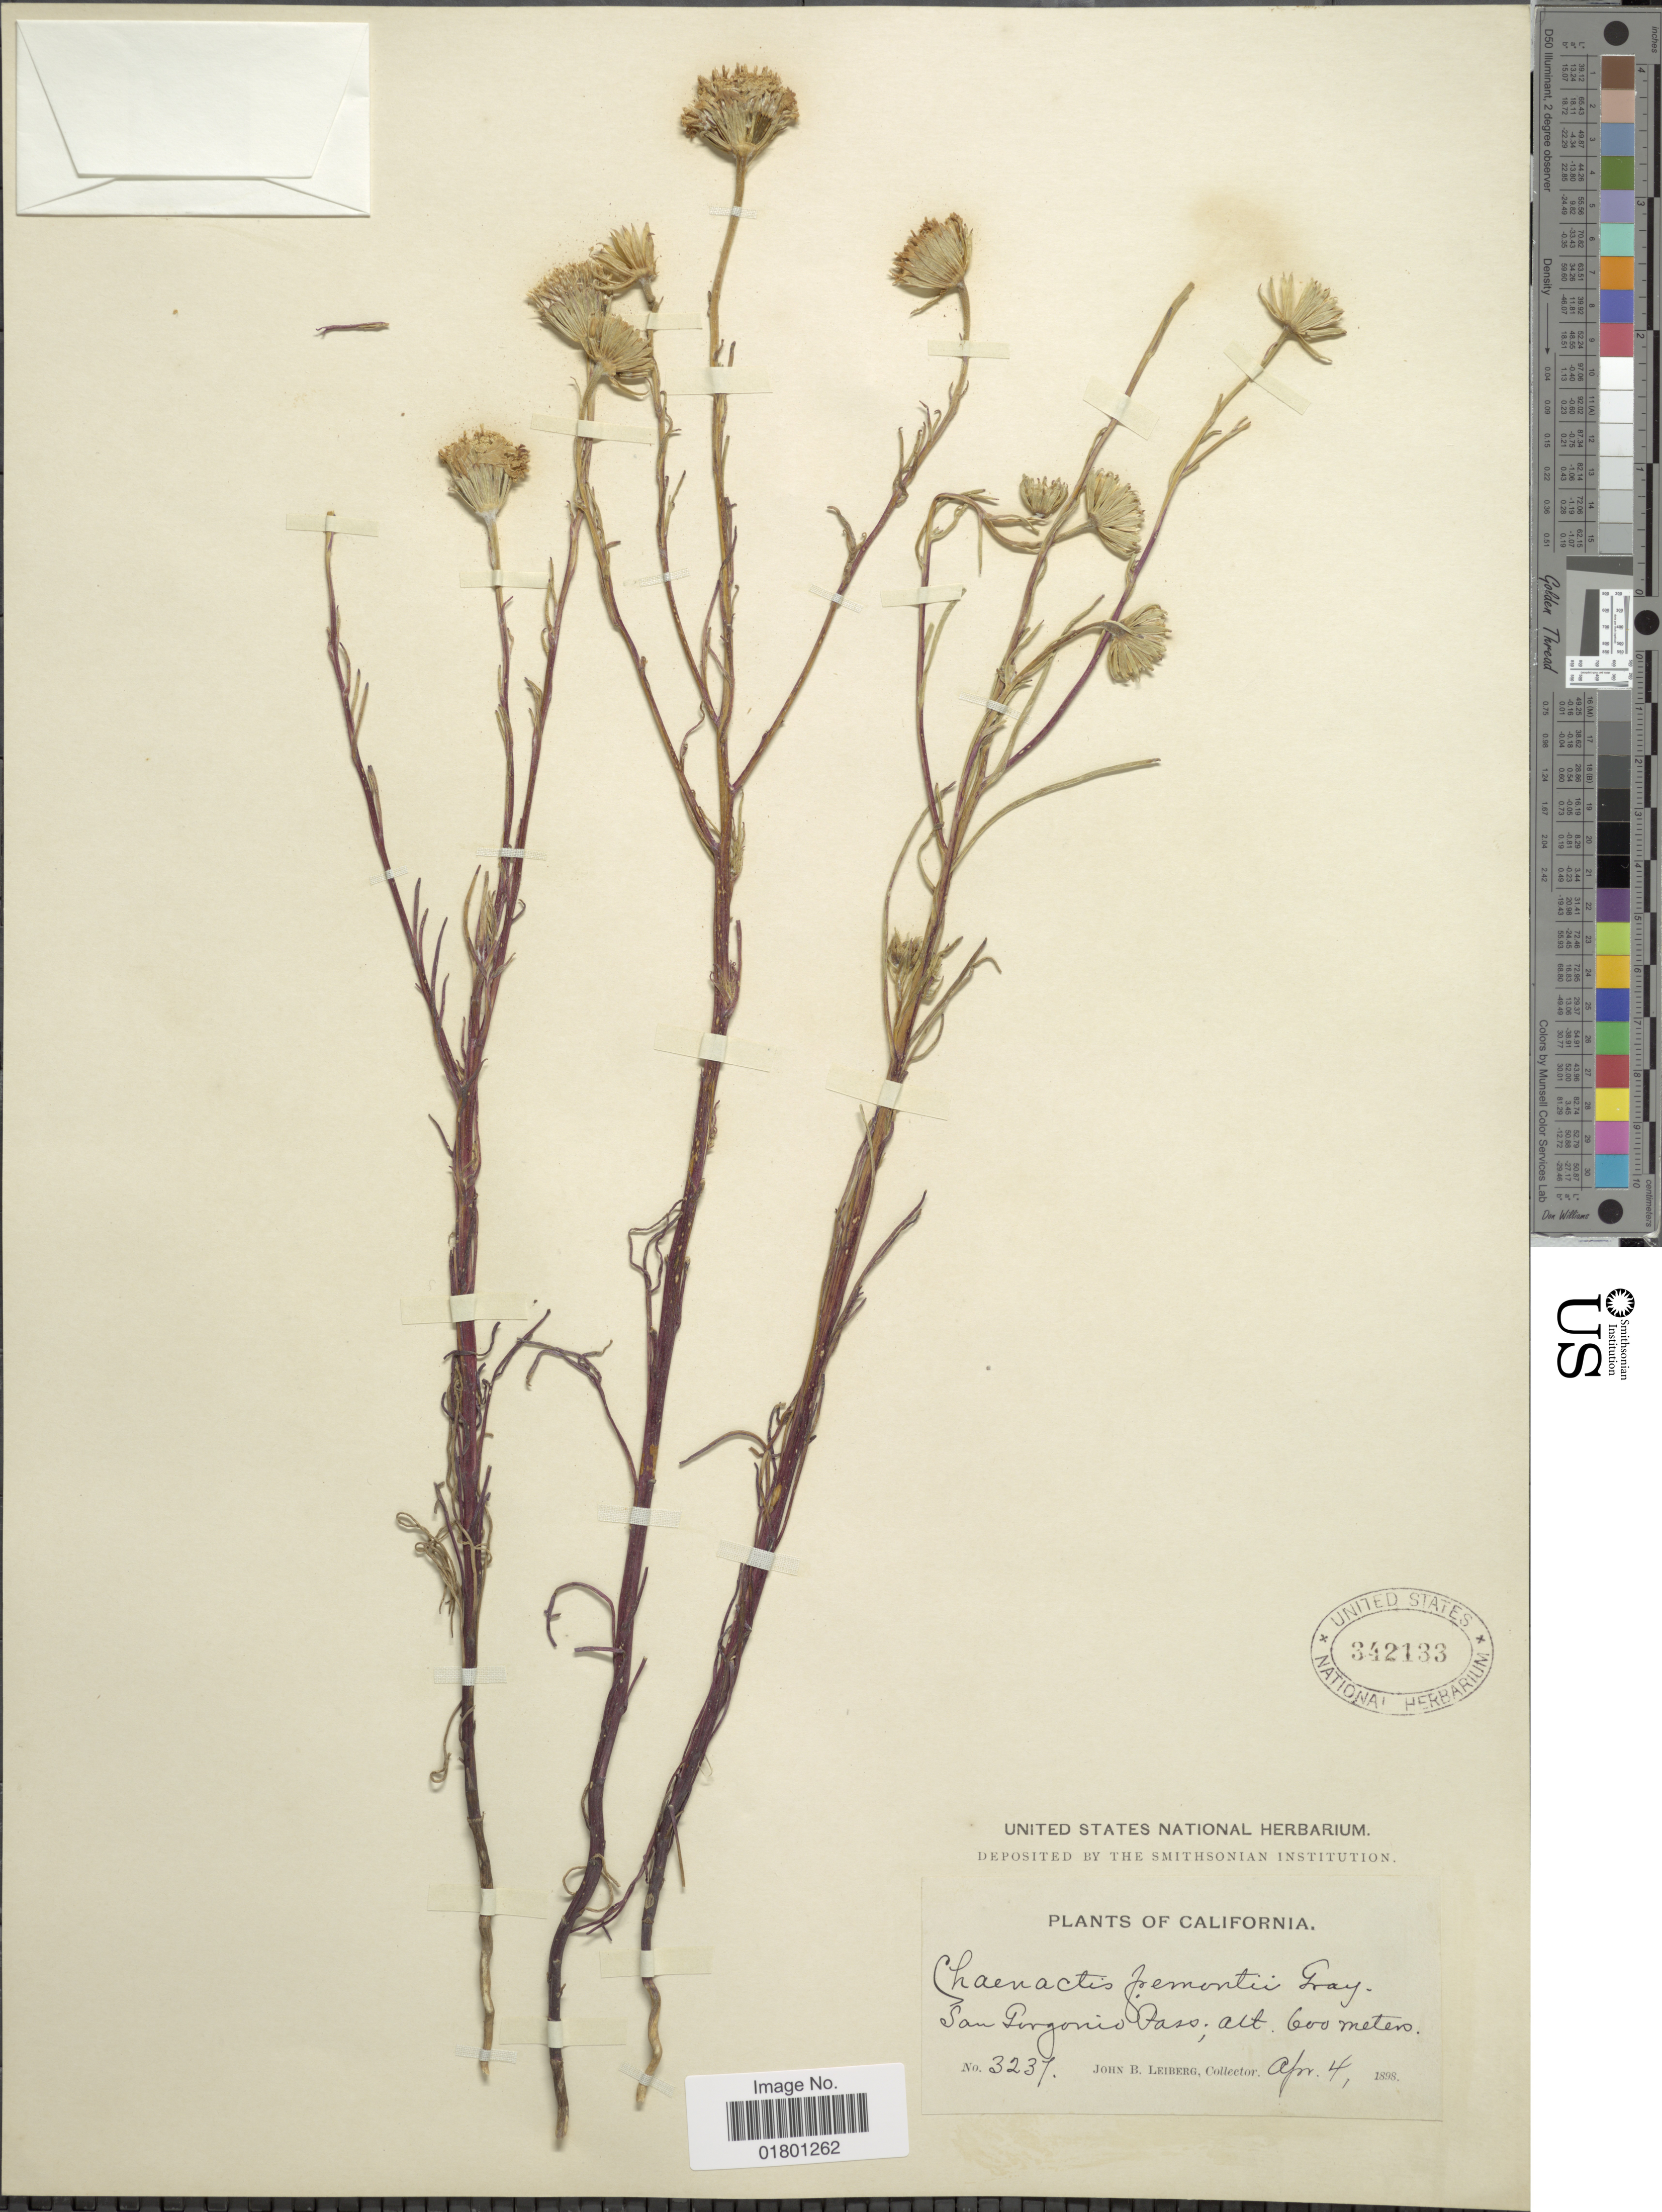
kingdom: Plantae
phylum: Tracheophyta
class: Magnoliopsida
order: Asterales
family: Asteraceae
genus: Chaenactis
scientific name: Chaenactis fremontii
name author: A. Gray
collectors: J. B. Leiberg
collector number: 3237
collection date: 1898-04-04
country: United States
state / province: California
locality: San Gorgonio Pass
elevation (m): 600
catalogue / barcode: US 342133